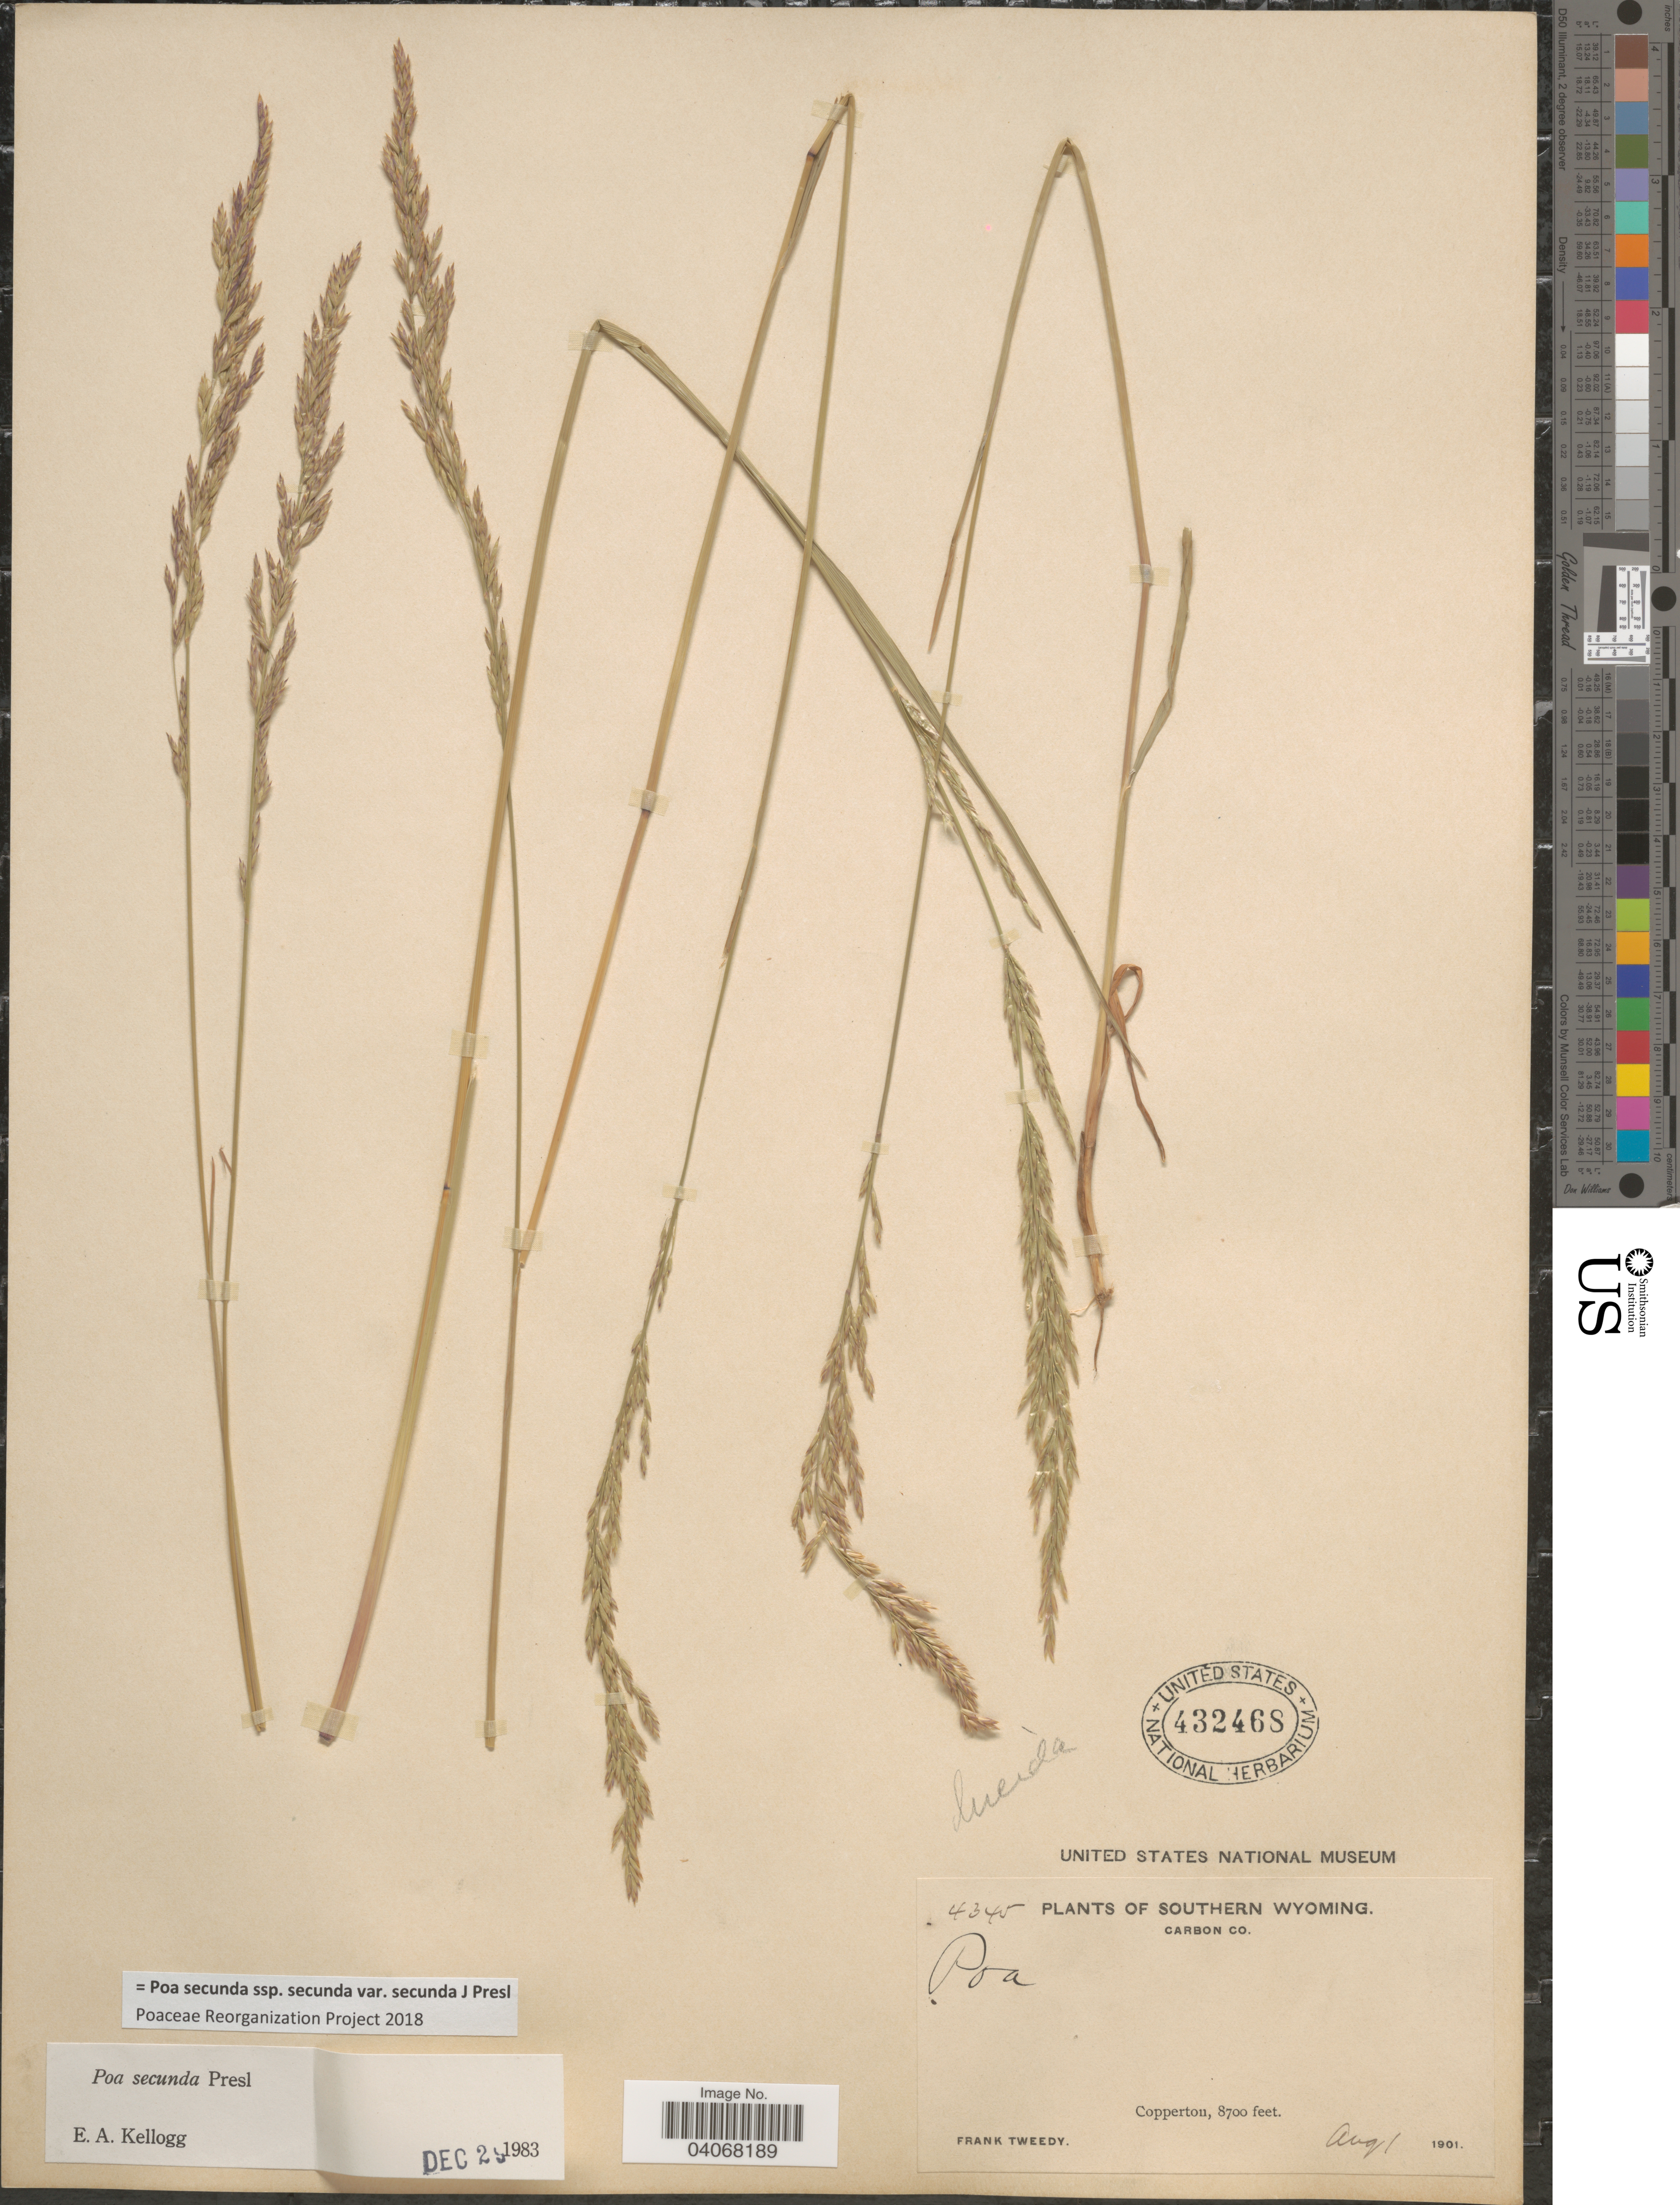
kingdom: Plantae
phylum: Tracheophyta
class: Liliopsida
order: Poales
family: Poaceae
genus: Poa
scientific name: Poa secunda subsp. secunda var. secunda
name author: J. Presl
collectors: F. Tweedy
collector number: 4345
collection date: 1901-08-01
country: United States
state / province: Wyoming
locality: Southern Wyoming. Carbon Co. Copperton.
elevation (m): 2652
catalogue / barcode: US 432468